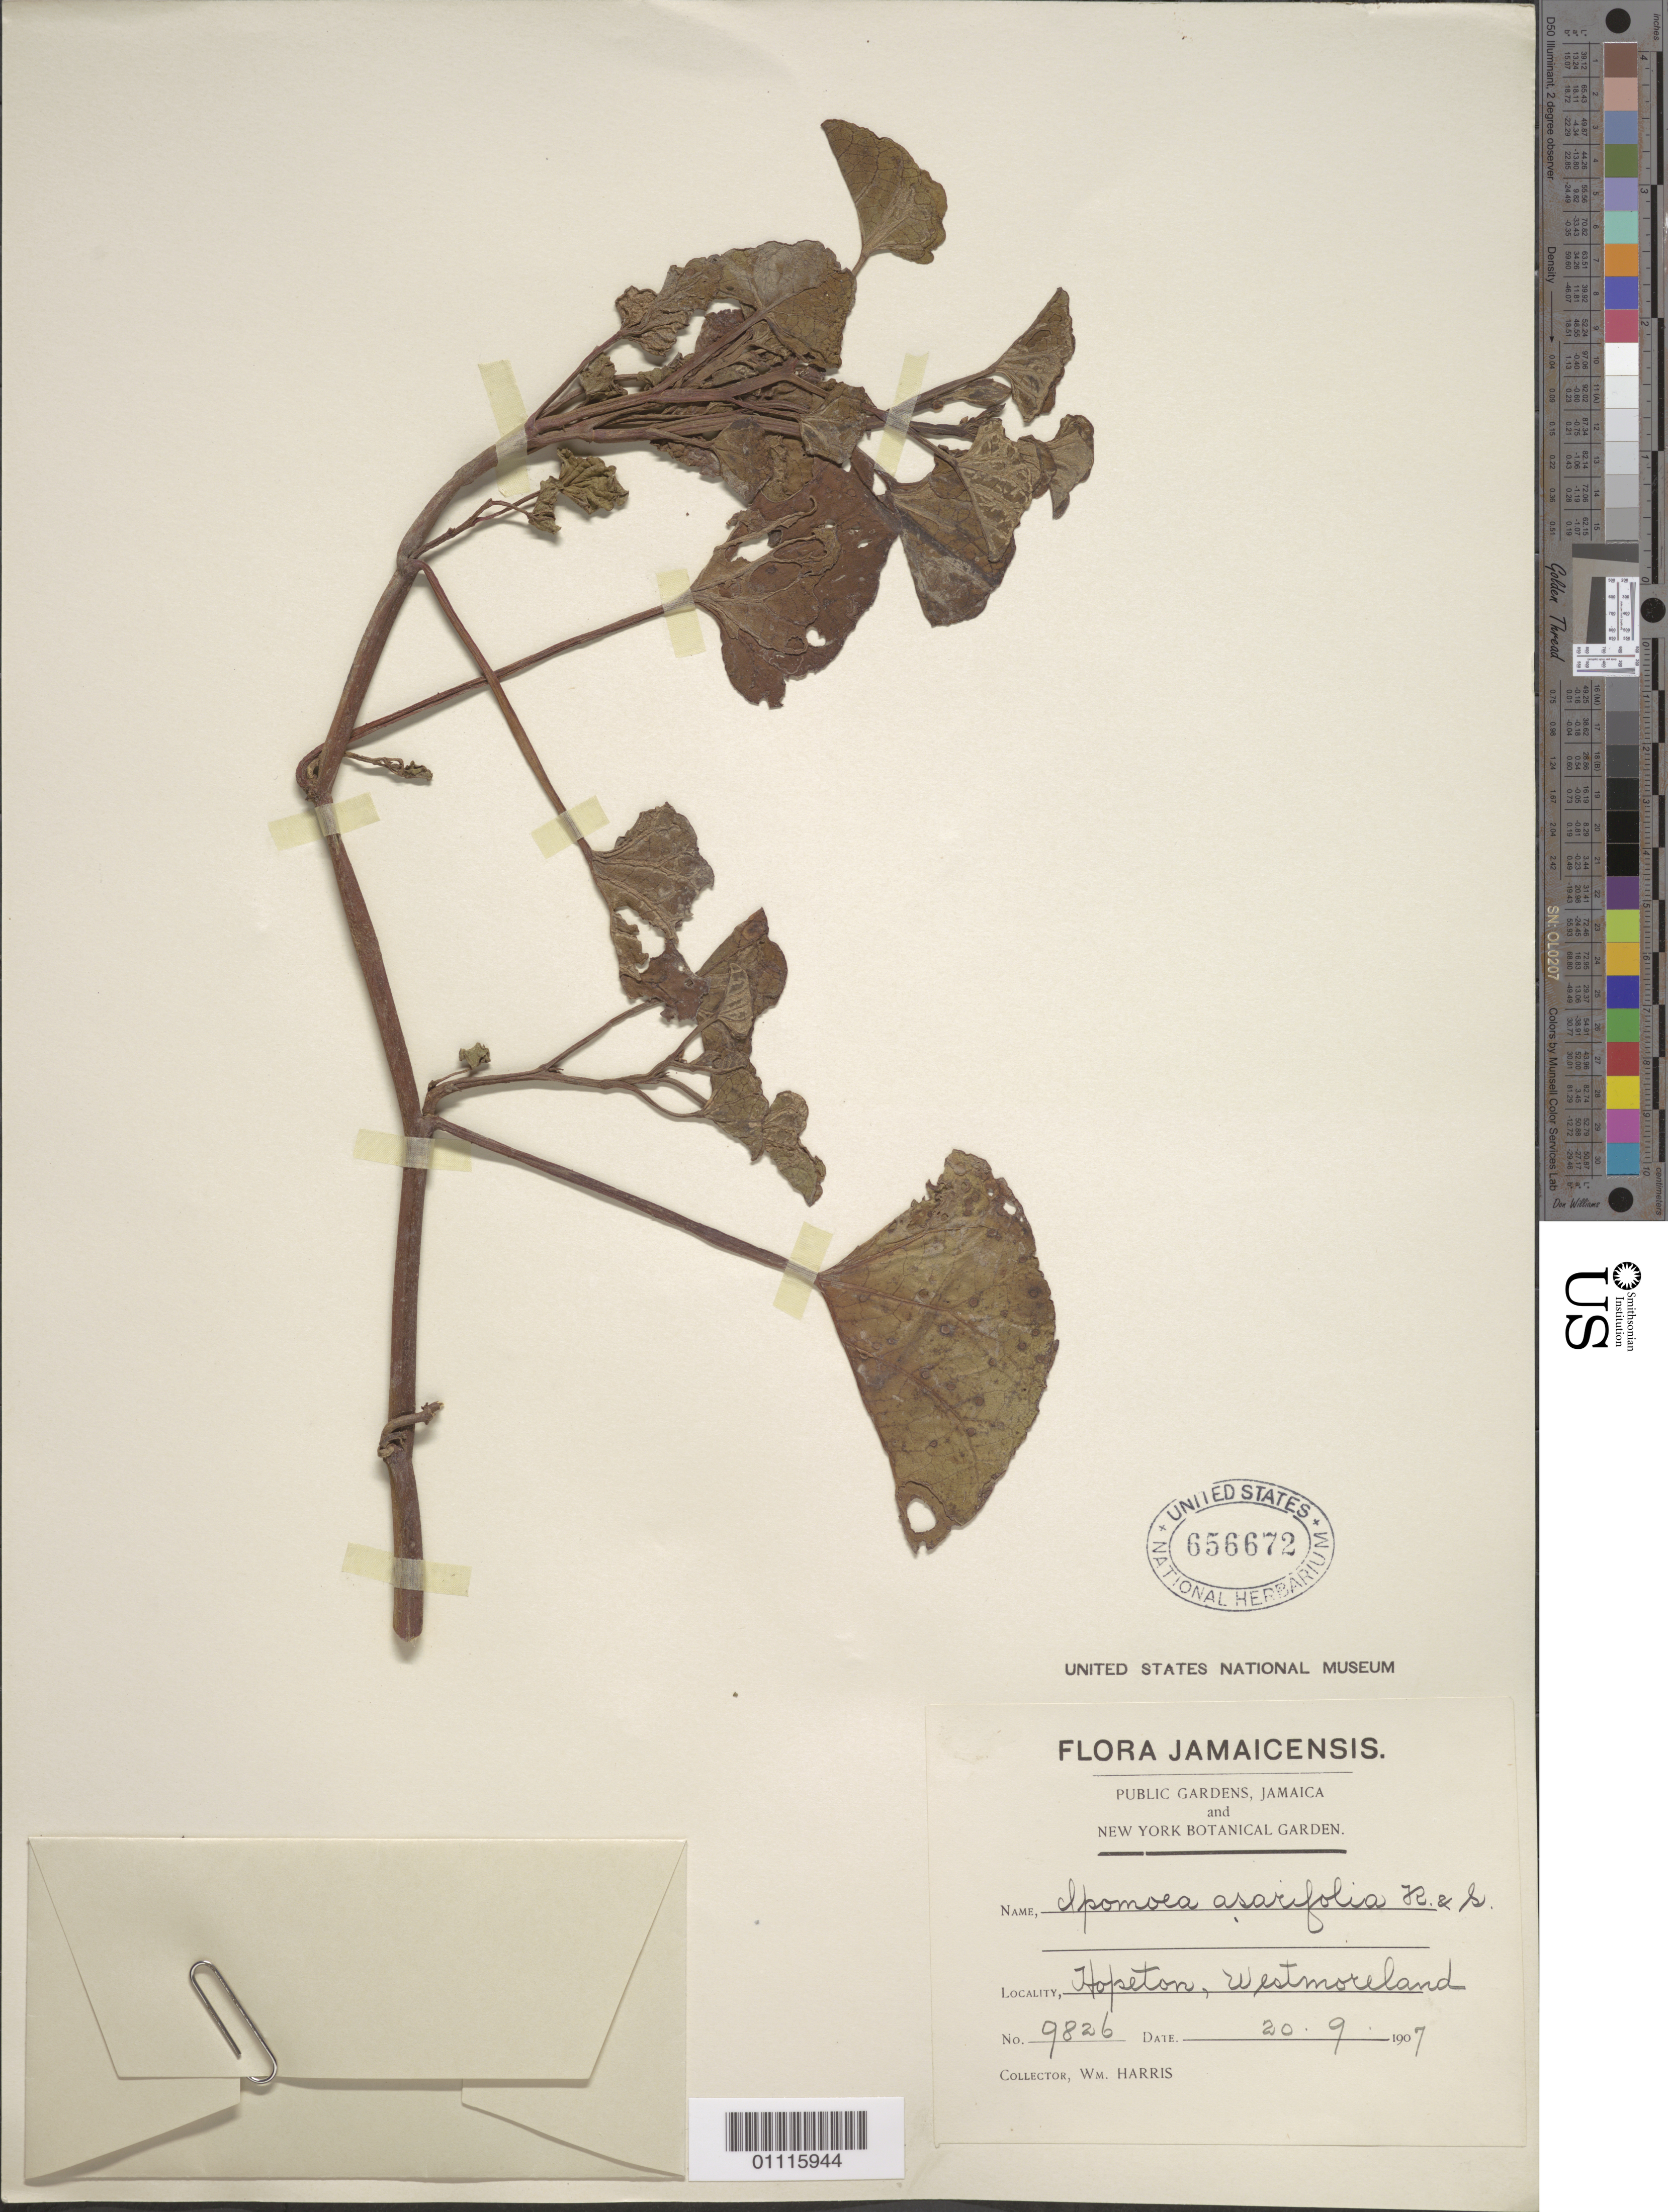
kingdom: Plantae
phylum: Tracheophyta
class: Magnoliopsida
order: Solanales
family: Convolvulaceae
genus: Ipomoea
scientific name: Ipomoea asarifolia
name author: (Desr.) Roem. & Schult.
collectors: W. Harris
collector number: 9826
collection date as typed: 20 Sep 1907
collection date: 1907-09-20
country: Jamaica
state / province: Westmoreland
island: Jamaica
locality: Hopeton, Westmoreland.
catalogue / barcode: US 656672